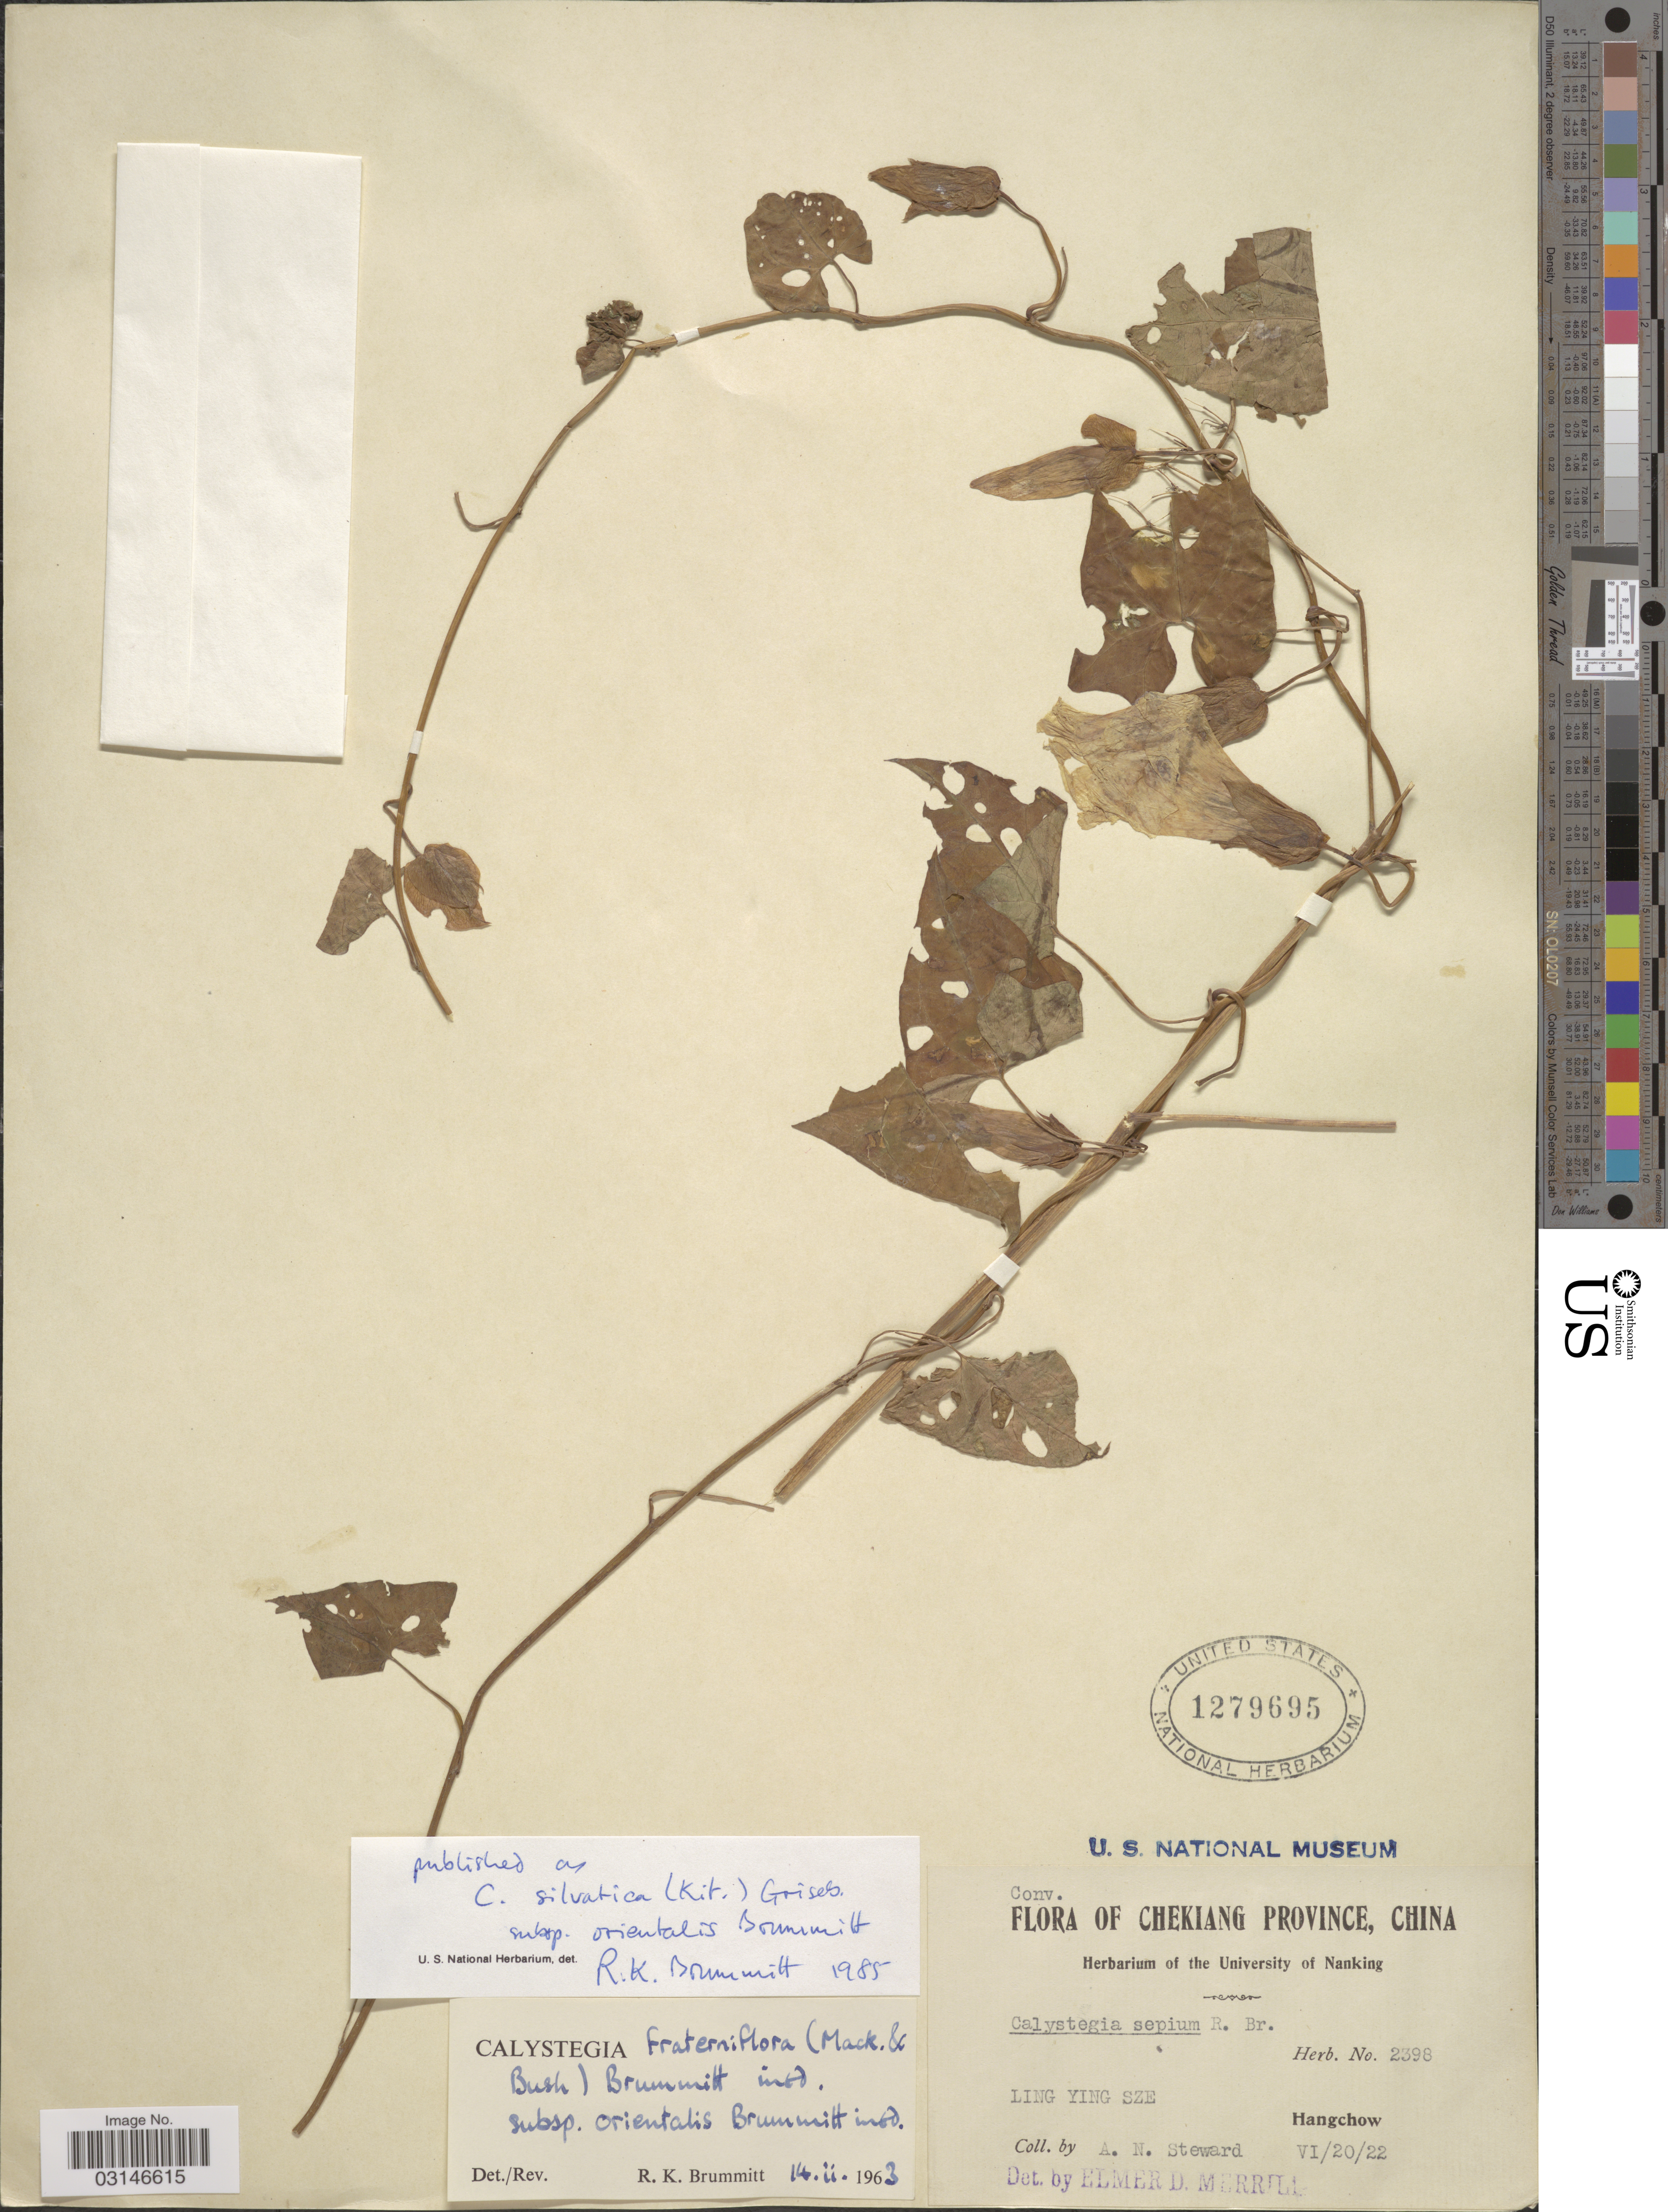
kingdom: Plantae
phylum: Tracheophyta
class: Magnoliopsida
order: Solanales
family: Convolvulaceae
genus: Calystegia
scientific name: Calystegia silvatica subsp. orientalis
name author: Brummitt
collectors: A. N. Steward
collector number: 2398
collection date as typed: Transcribed d/m/y: 20/6/22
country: China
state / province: Zhejiang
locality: Chekiang Province. Ling Ying Sze. Hangchow.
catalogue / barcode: US 1279695